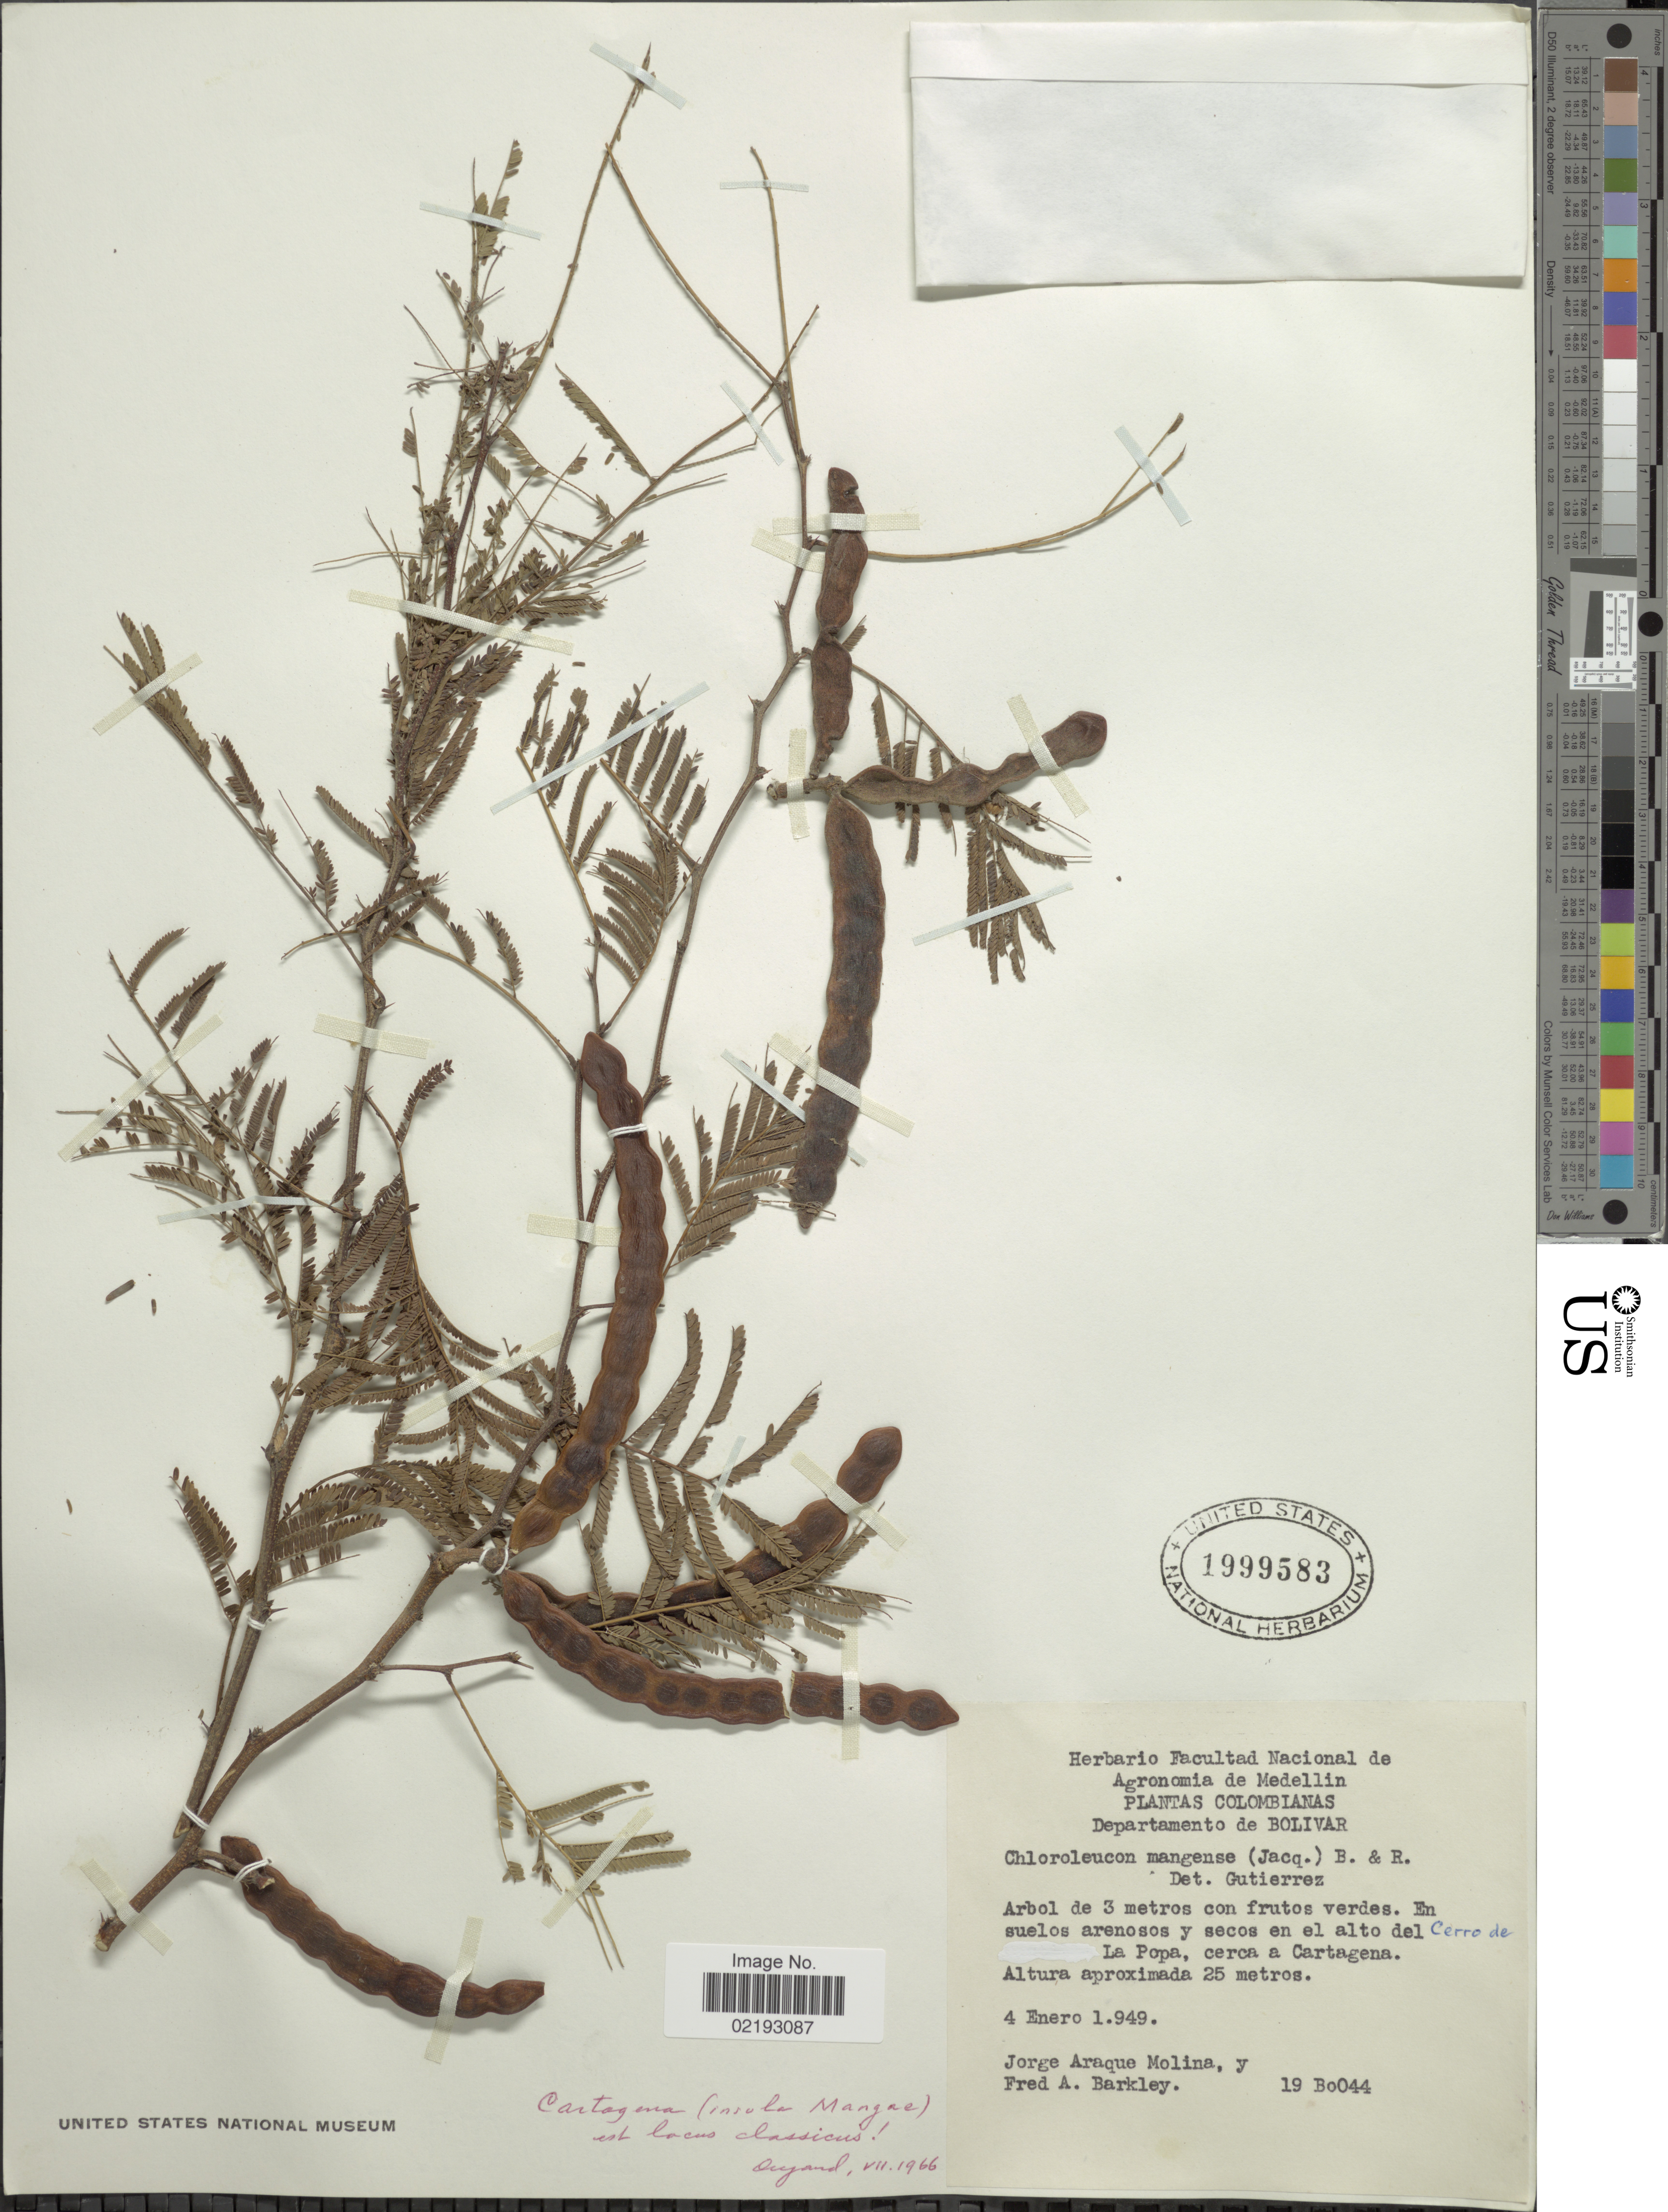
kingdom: Plantae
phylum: Tracheophyta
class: Magnoliopsida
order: Fabales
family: Fabaceae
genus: Chloroleucon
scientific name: Chloroleucon mangense var. mangense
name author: (Jacq.) Britton & Rose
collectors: J. A. Molina & F. A. Barkley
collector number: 19Bo044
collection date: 1949-01-04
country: Colombia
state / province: Bolívar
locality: En el alto del Cerro de La Popa, cerca a Cartagena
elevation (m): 25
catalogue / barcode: US 1999583